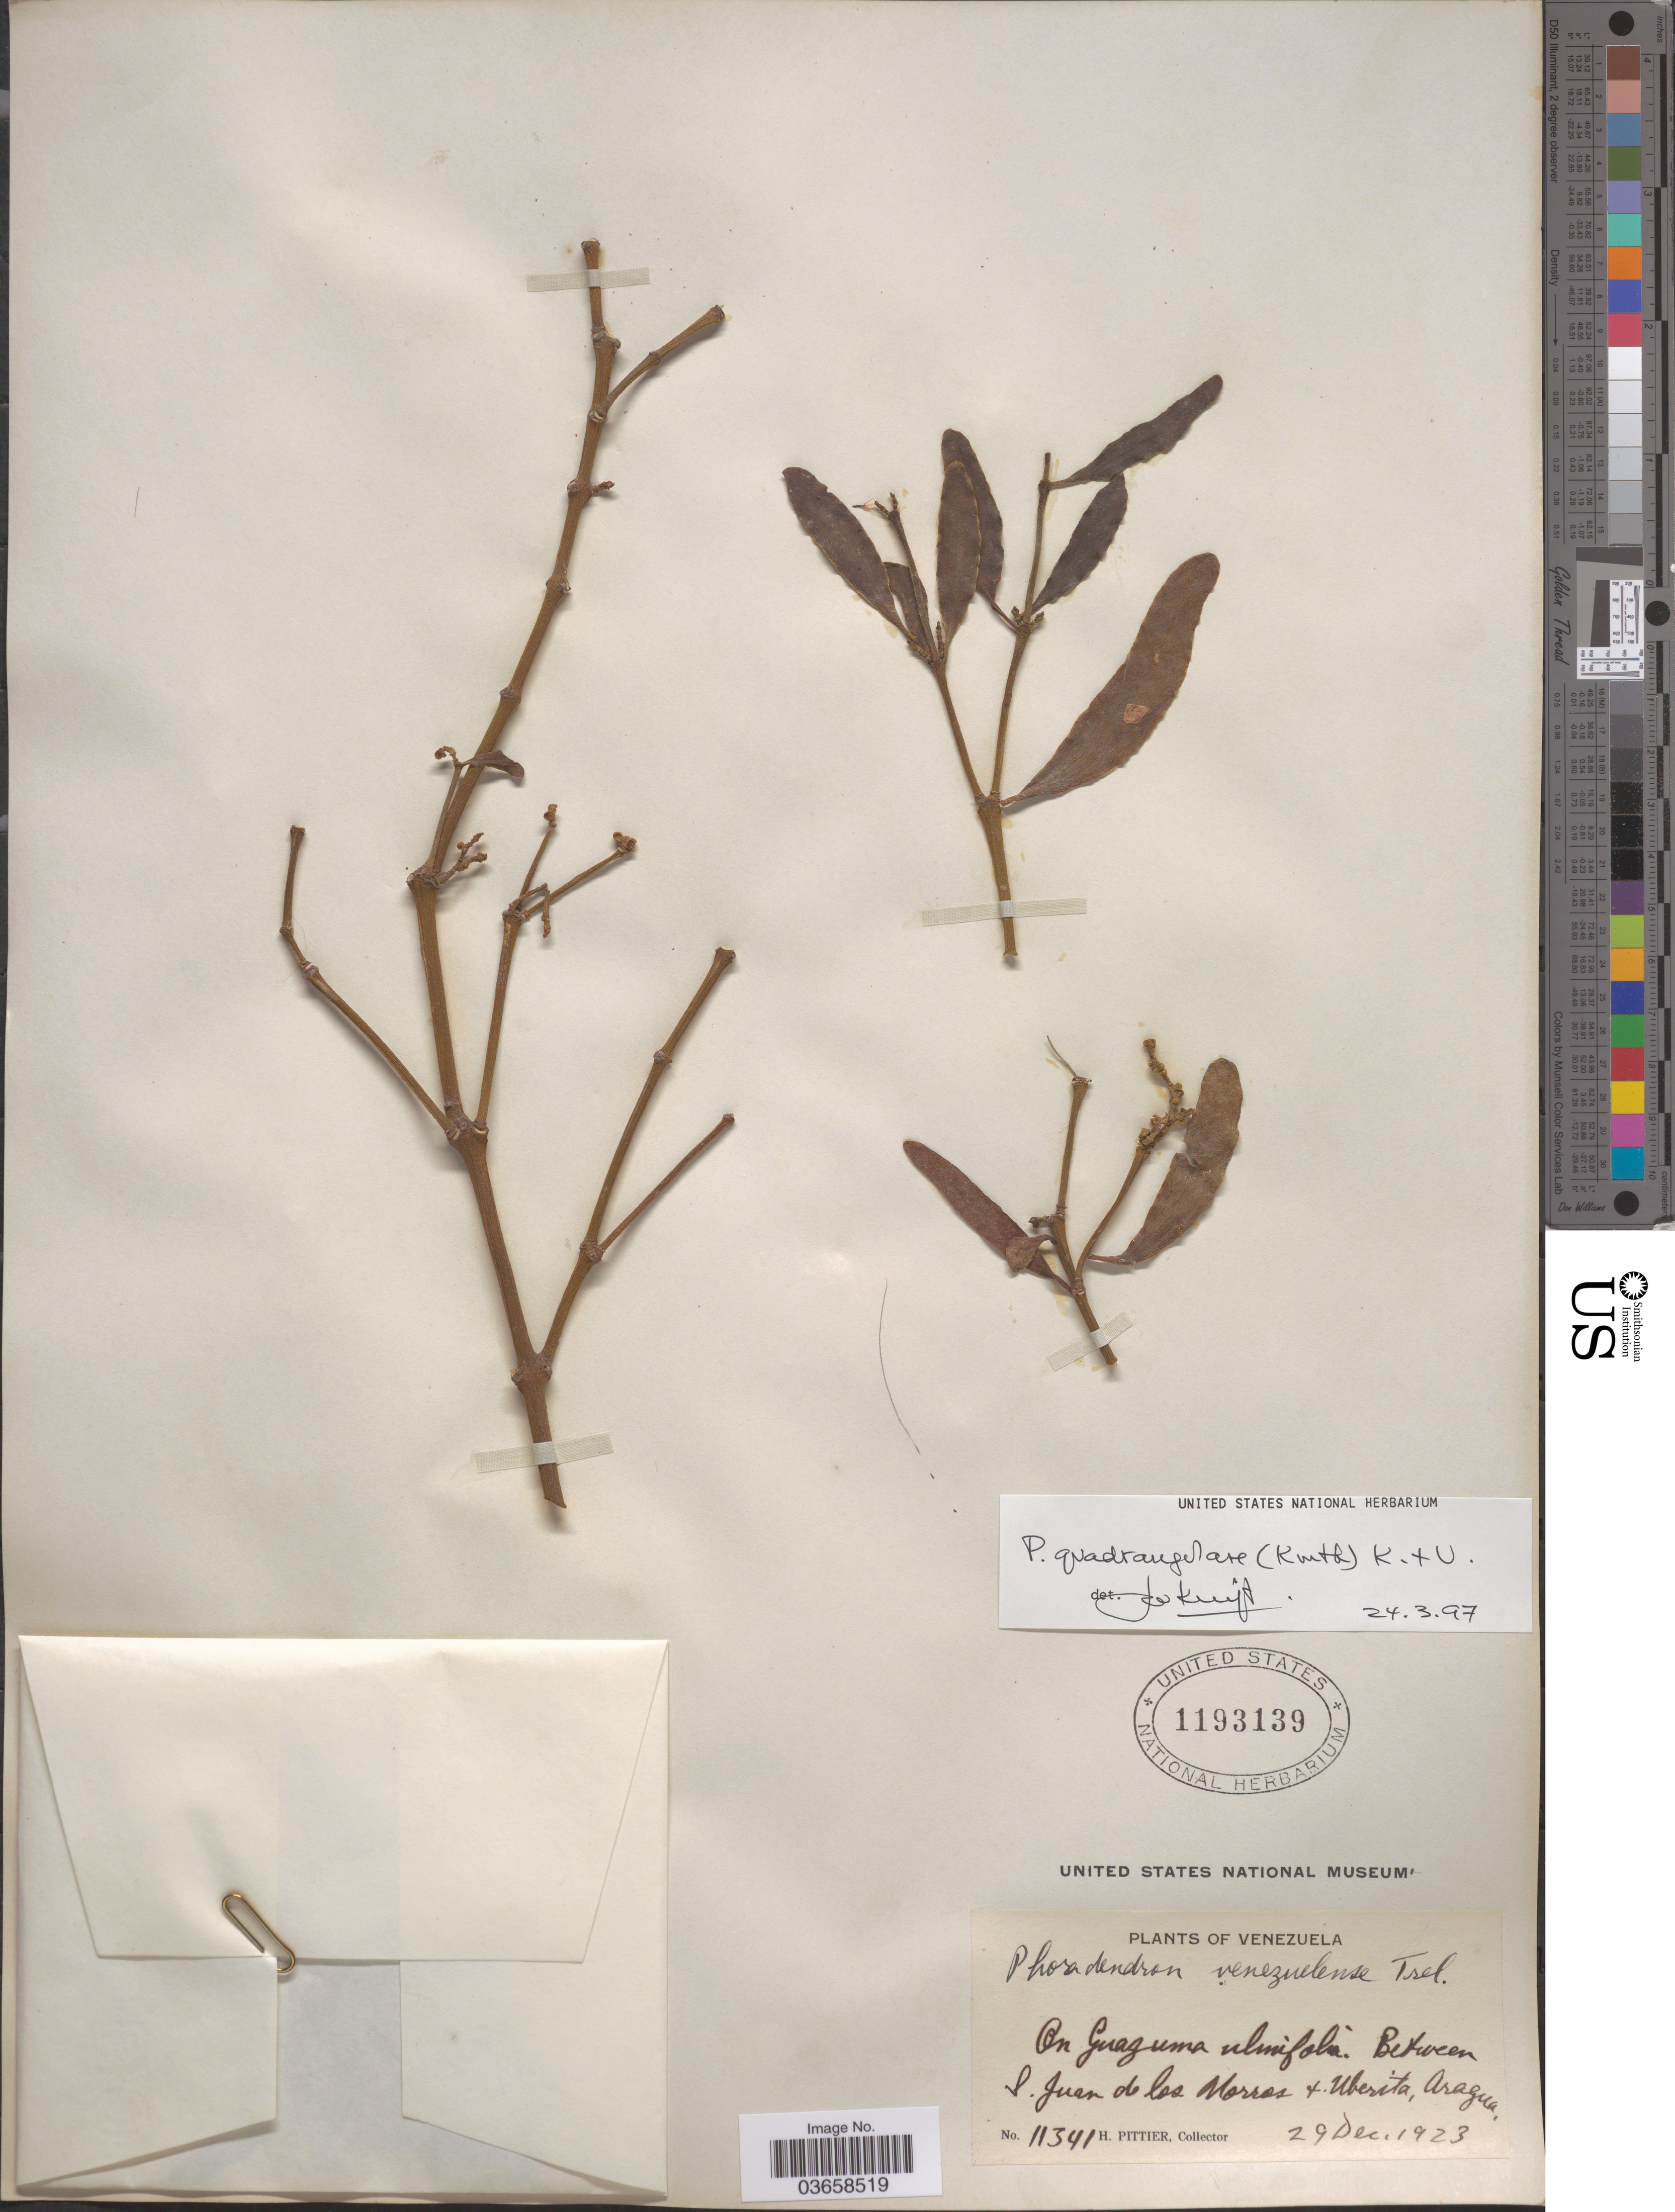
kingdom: Plantae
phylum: Tracheophyta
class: Magnoliopsida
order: Santalales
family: Viscaceae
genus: Phoradendron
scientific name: Phoradendron quadrangulare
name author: (Kunth) Griseb.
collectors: H. F. Pittier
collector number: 11341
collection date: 1923-12-29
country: Venezuela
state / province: Aragua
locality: Between S. Juan de los Morros & Uberita.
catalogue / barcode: US 1193139